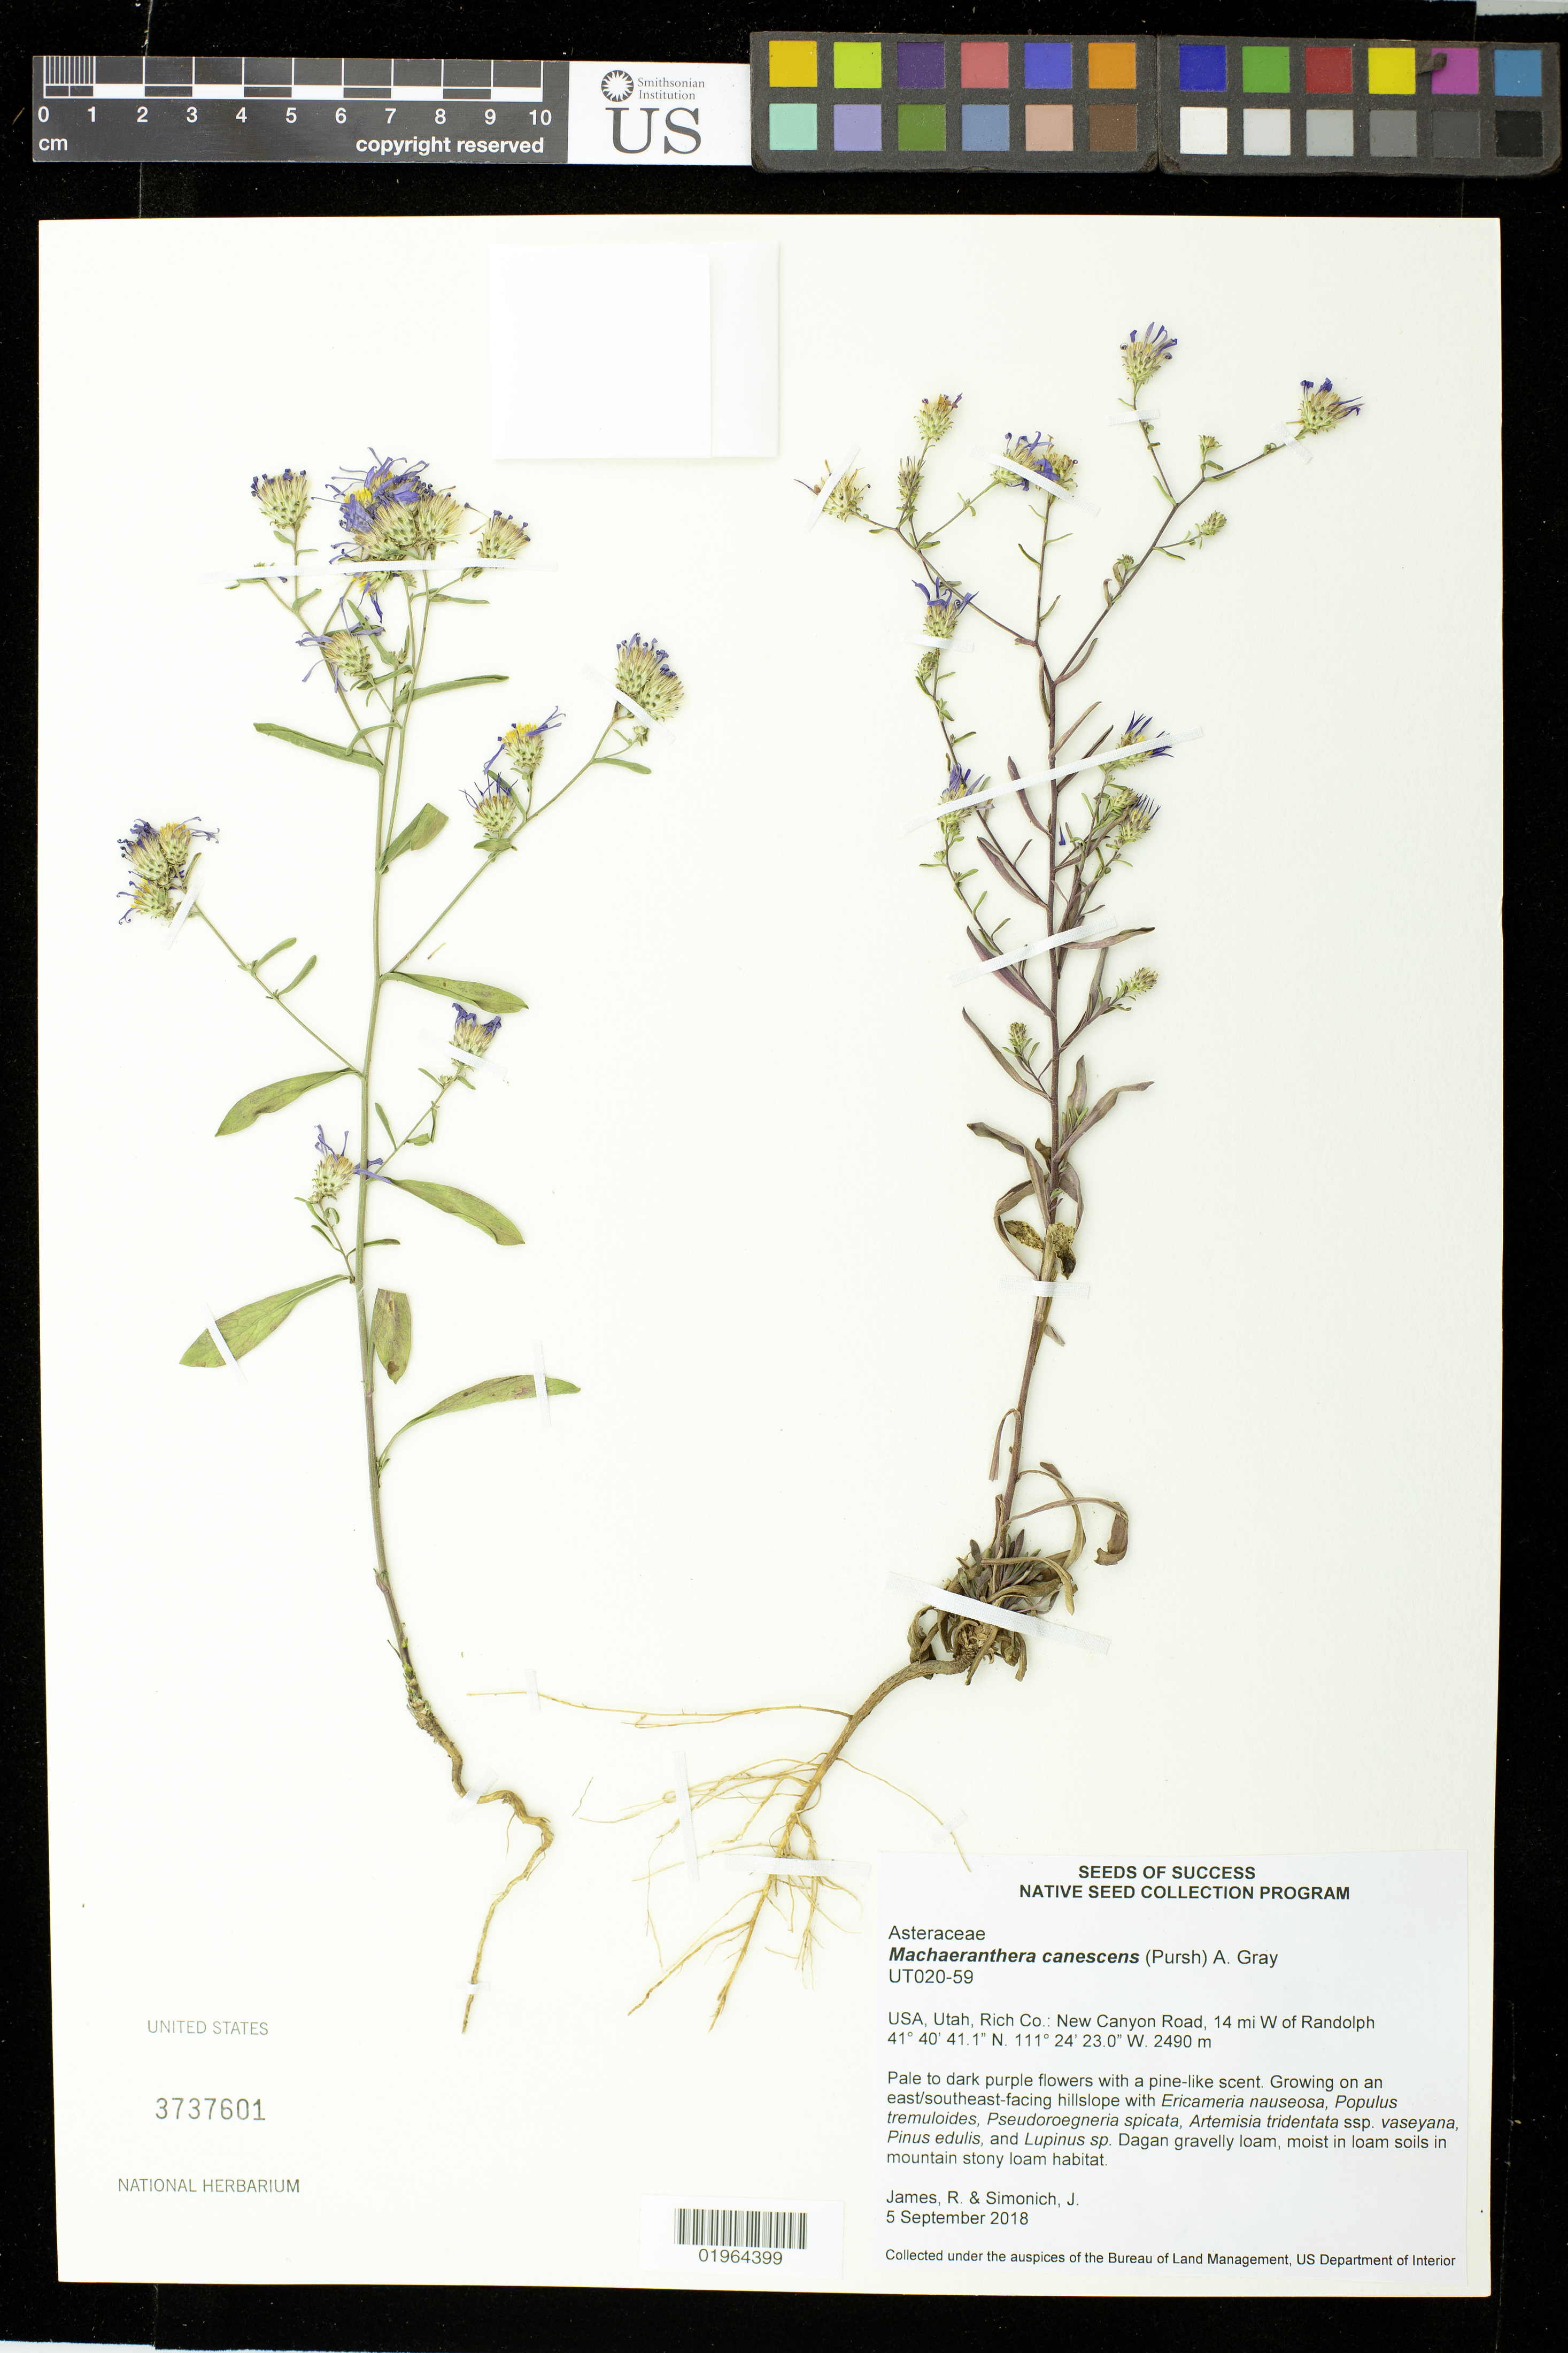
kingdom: Plantae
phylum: Tracheophyta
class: Magnoliopsida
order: Asterales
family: Asteraceae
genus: Machaeranthera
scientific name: Machaeranthera canescens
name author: (Pursh) A. Gray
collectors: R. James & J. Simonich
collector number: UT020-59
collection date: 2018-09-05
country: United States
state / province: Utah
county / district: Rich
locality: New Canyon Road, 14 mi. W of Randolph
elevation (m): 2490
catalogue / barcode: US 3737601